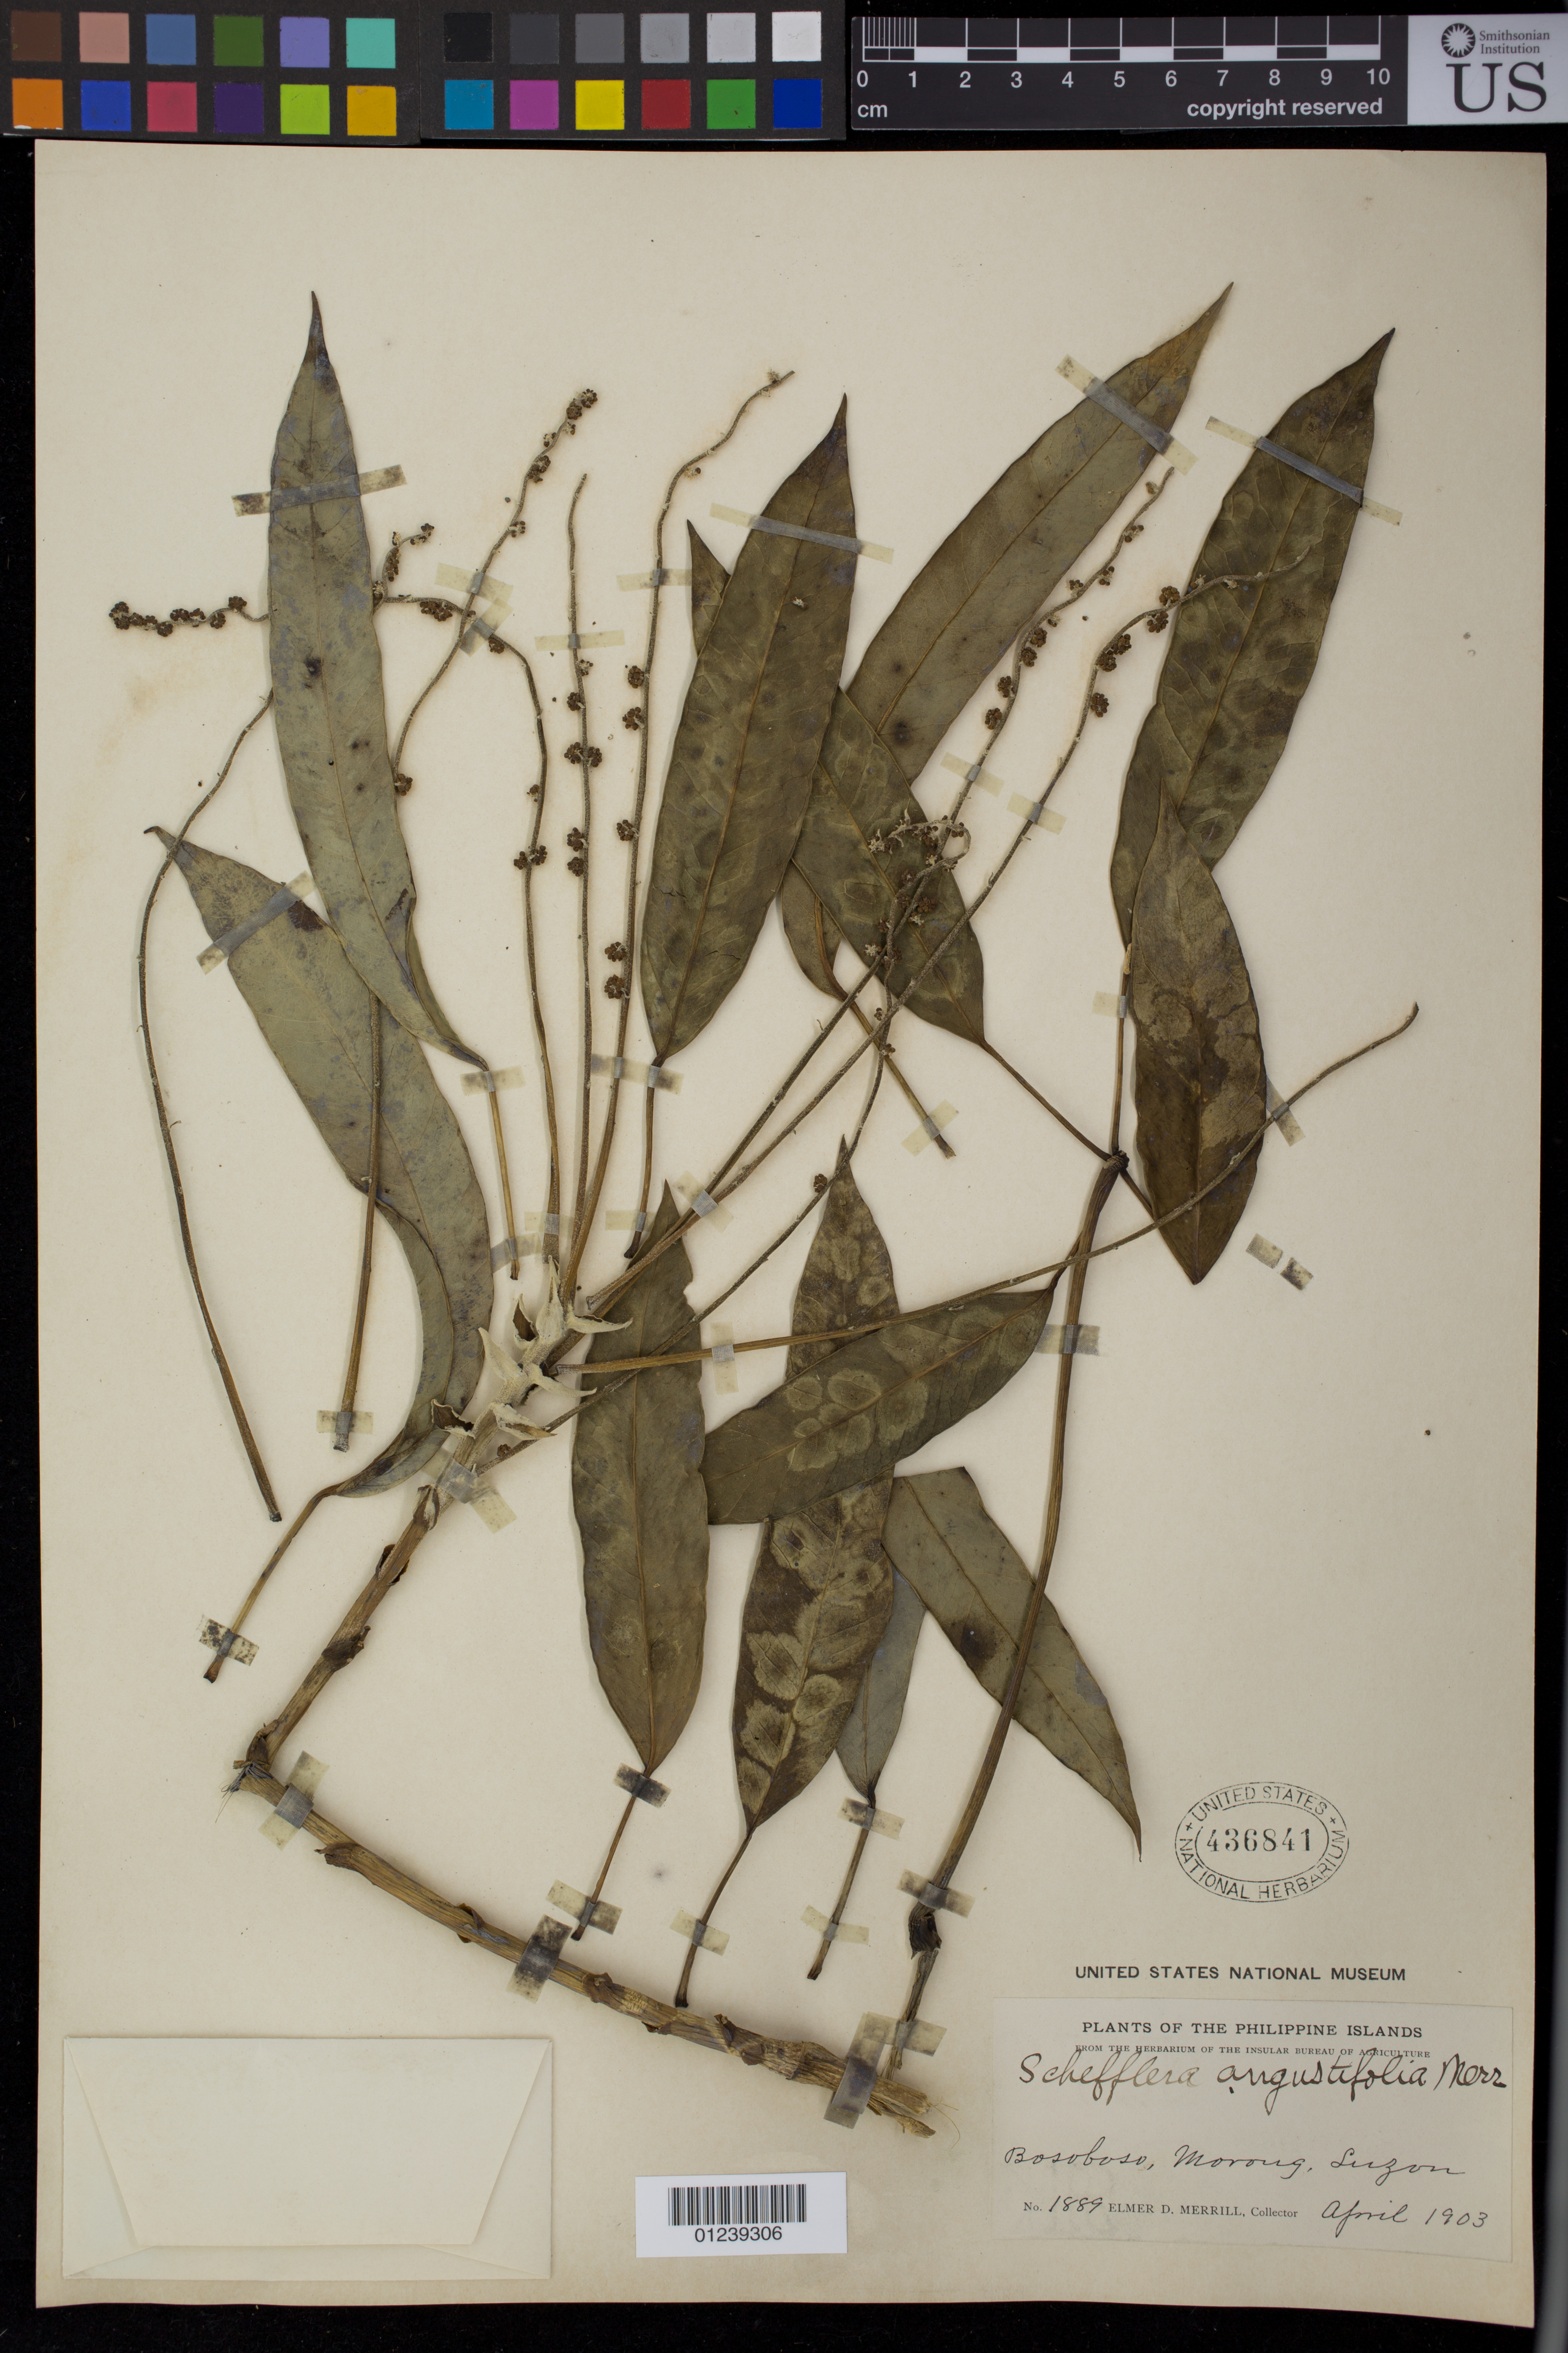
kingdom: Plantae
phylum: Tracheophyta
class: Magnoliopsida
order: Apiales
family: Araliaceae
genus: Schefflera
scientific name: Schefflera angustifolia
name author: Merr.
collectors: E. D. Merrill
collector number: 1889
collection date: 1903-04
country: Philippines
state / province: Calabarzon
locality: Bosoboso, Morong, Luzon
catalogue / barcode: US 436841